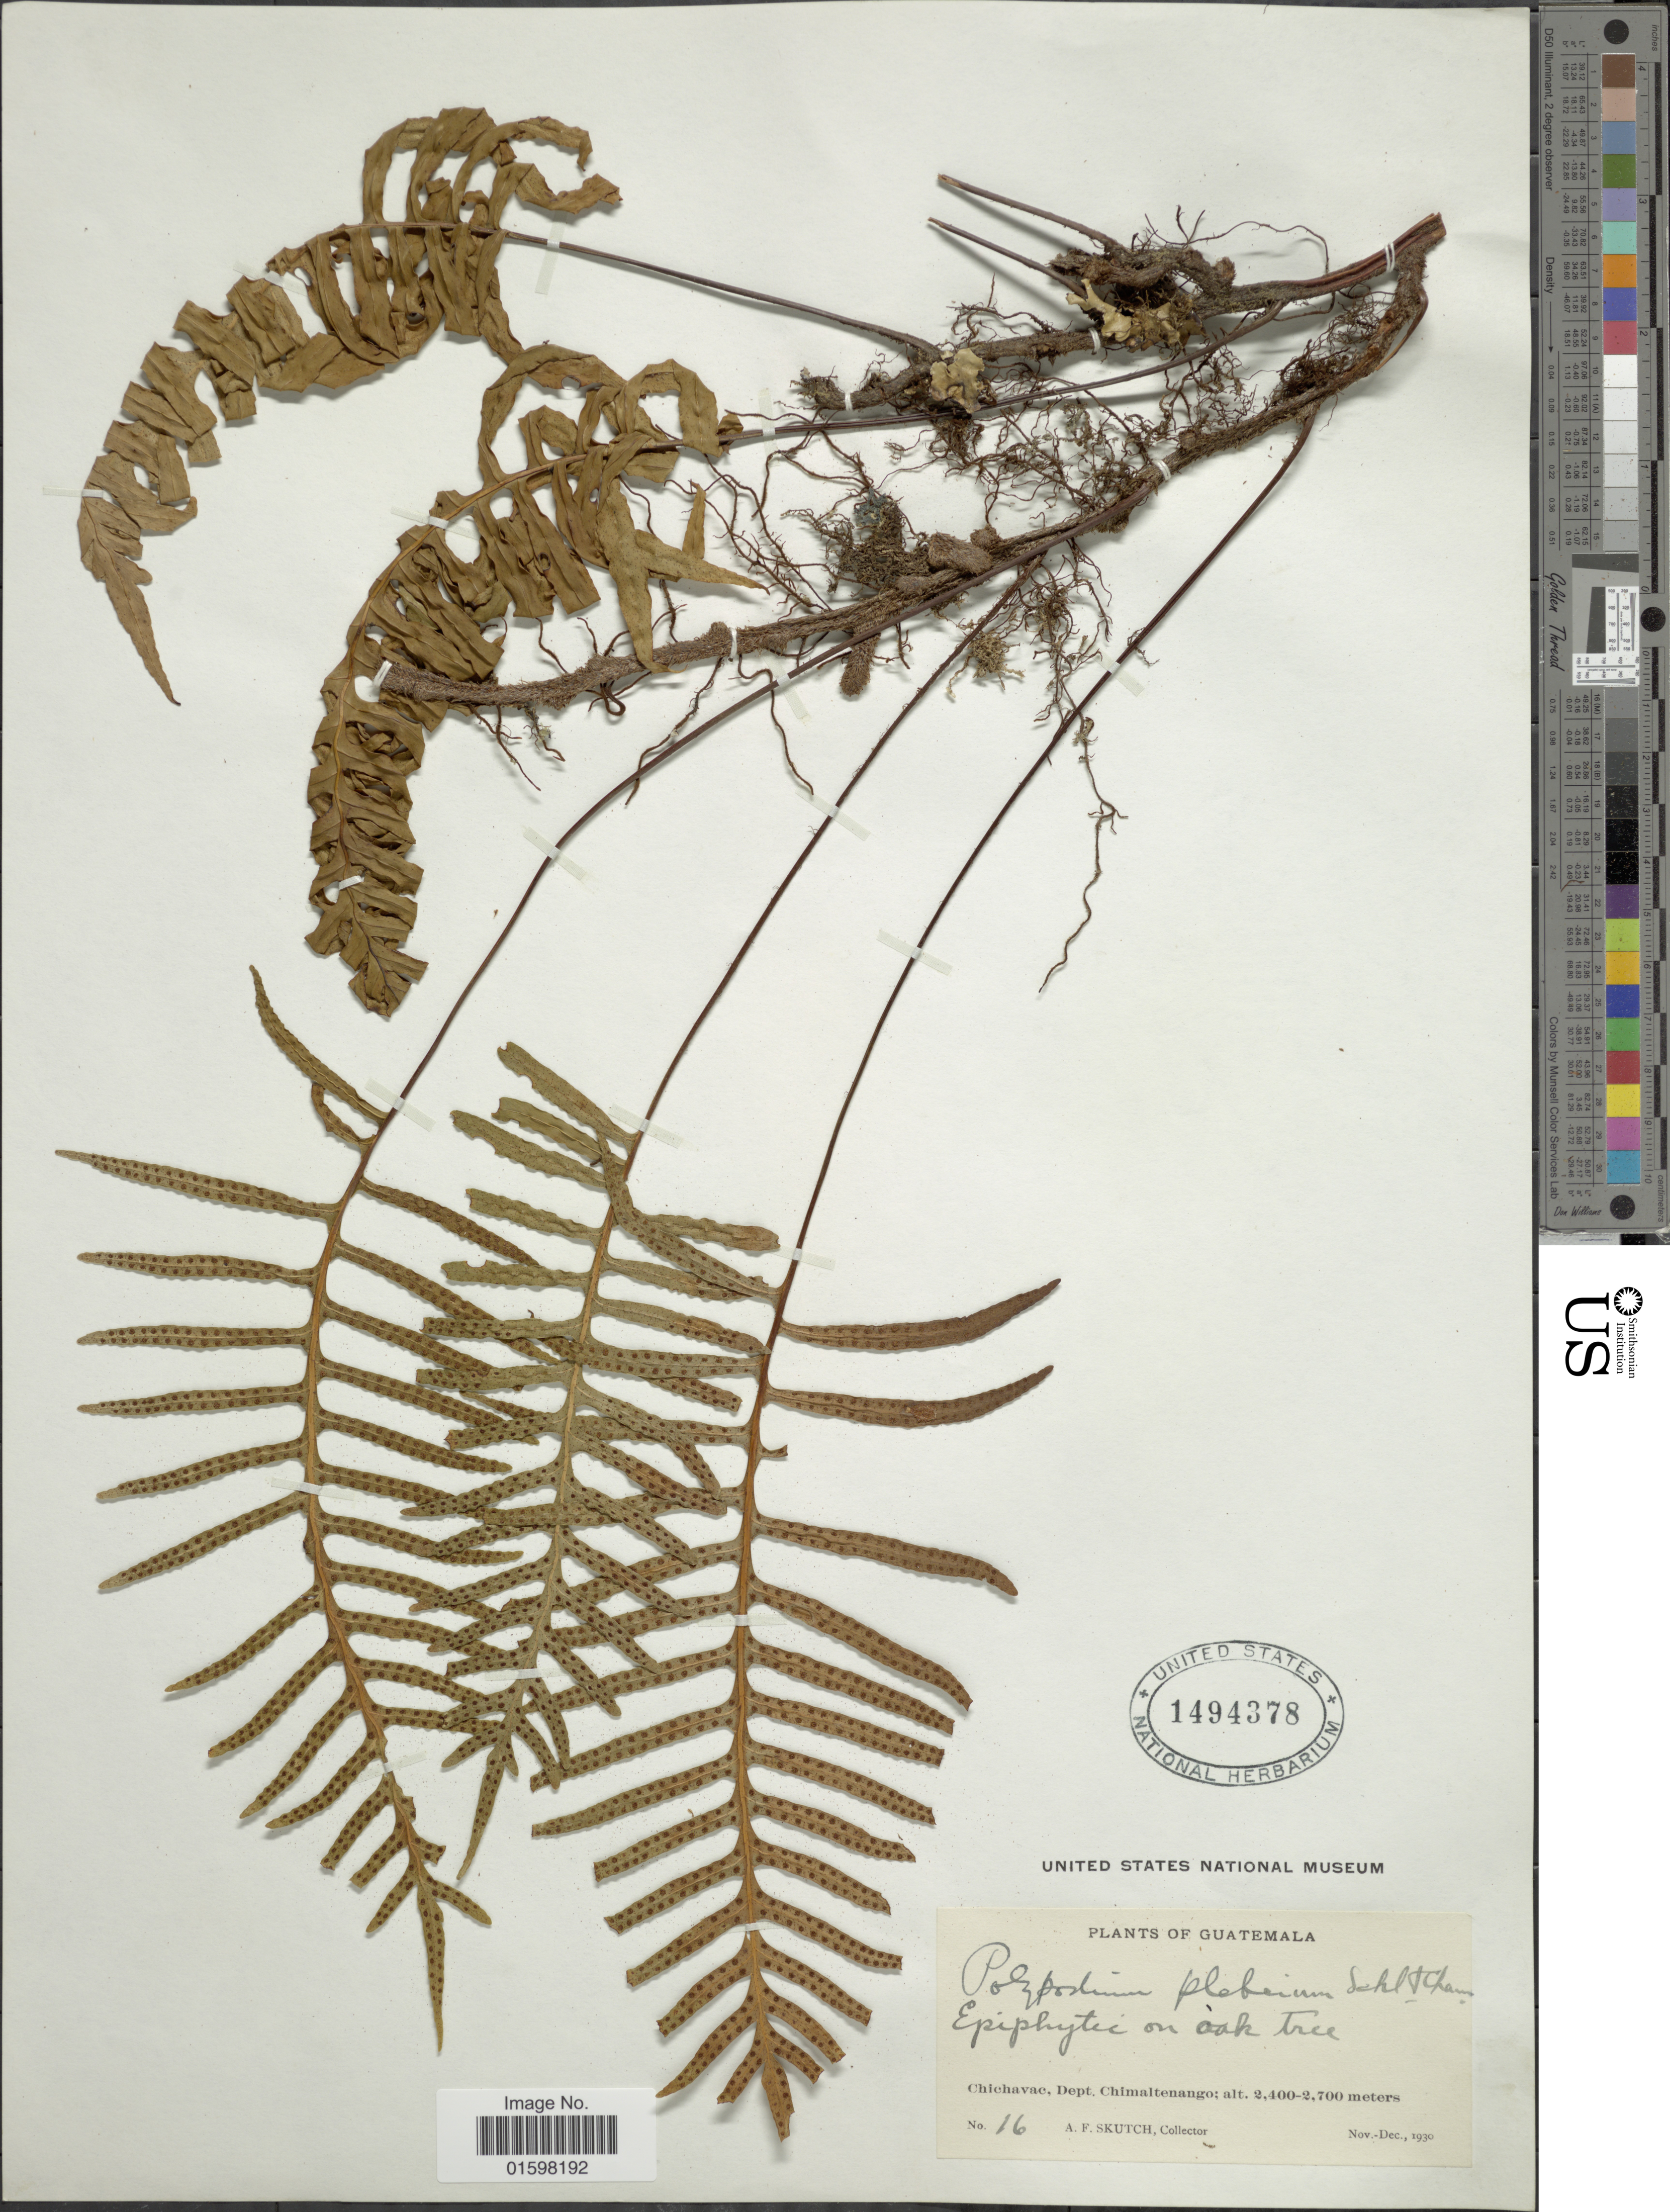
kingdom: Plantae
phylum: Tracheophyta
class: Polypodiopsida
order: Polypodiales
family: Polypodiaceae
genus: Pleopeltis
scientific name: Pleopeltis plebeia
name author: (Schltdl. ex Cham.) A.R. Sm. & Tejero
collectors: A. F. Skutch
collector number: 16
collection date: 1930-11/1930-12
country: Guatemala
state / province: Chimaltenango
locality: Chichavac, Dept. Chimaltenango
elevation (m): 2400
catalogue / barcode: US 1494378